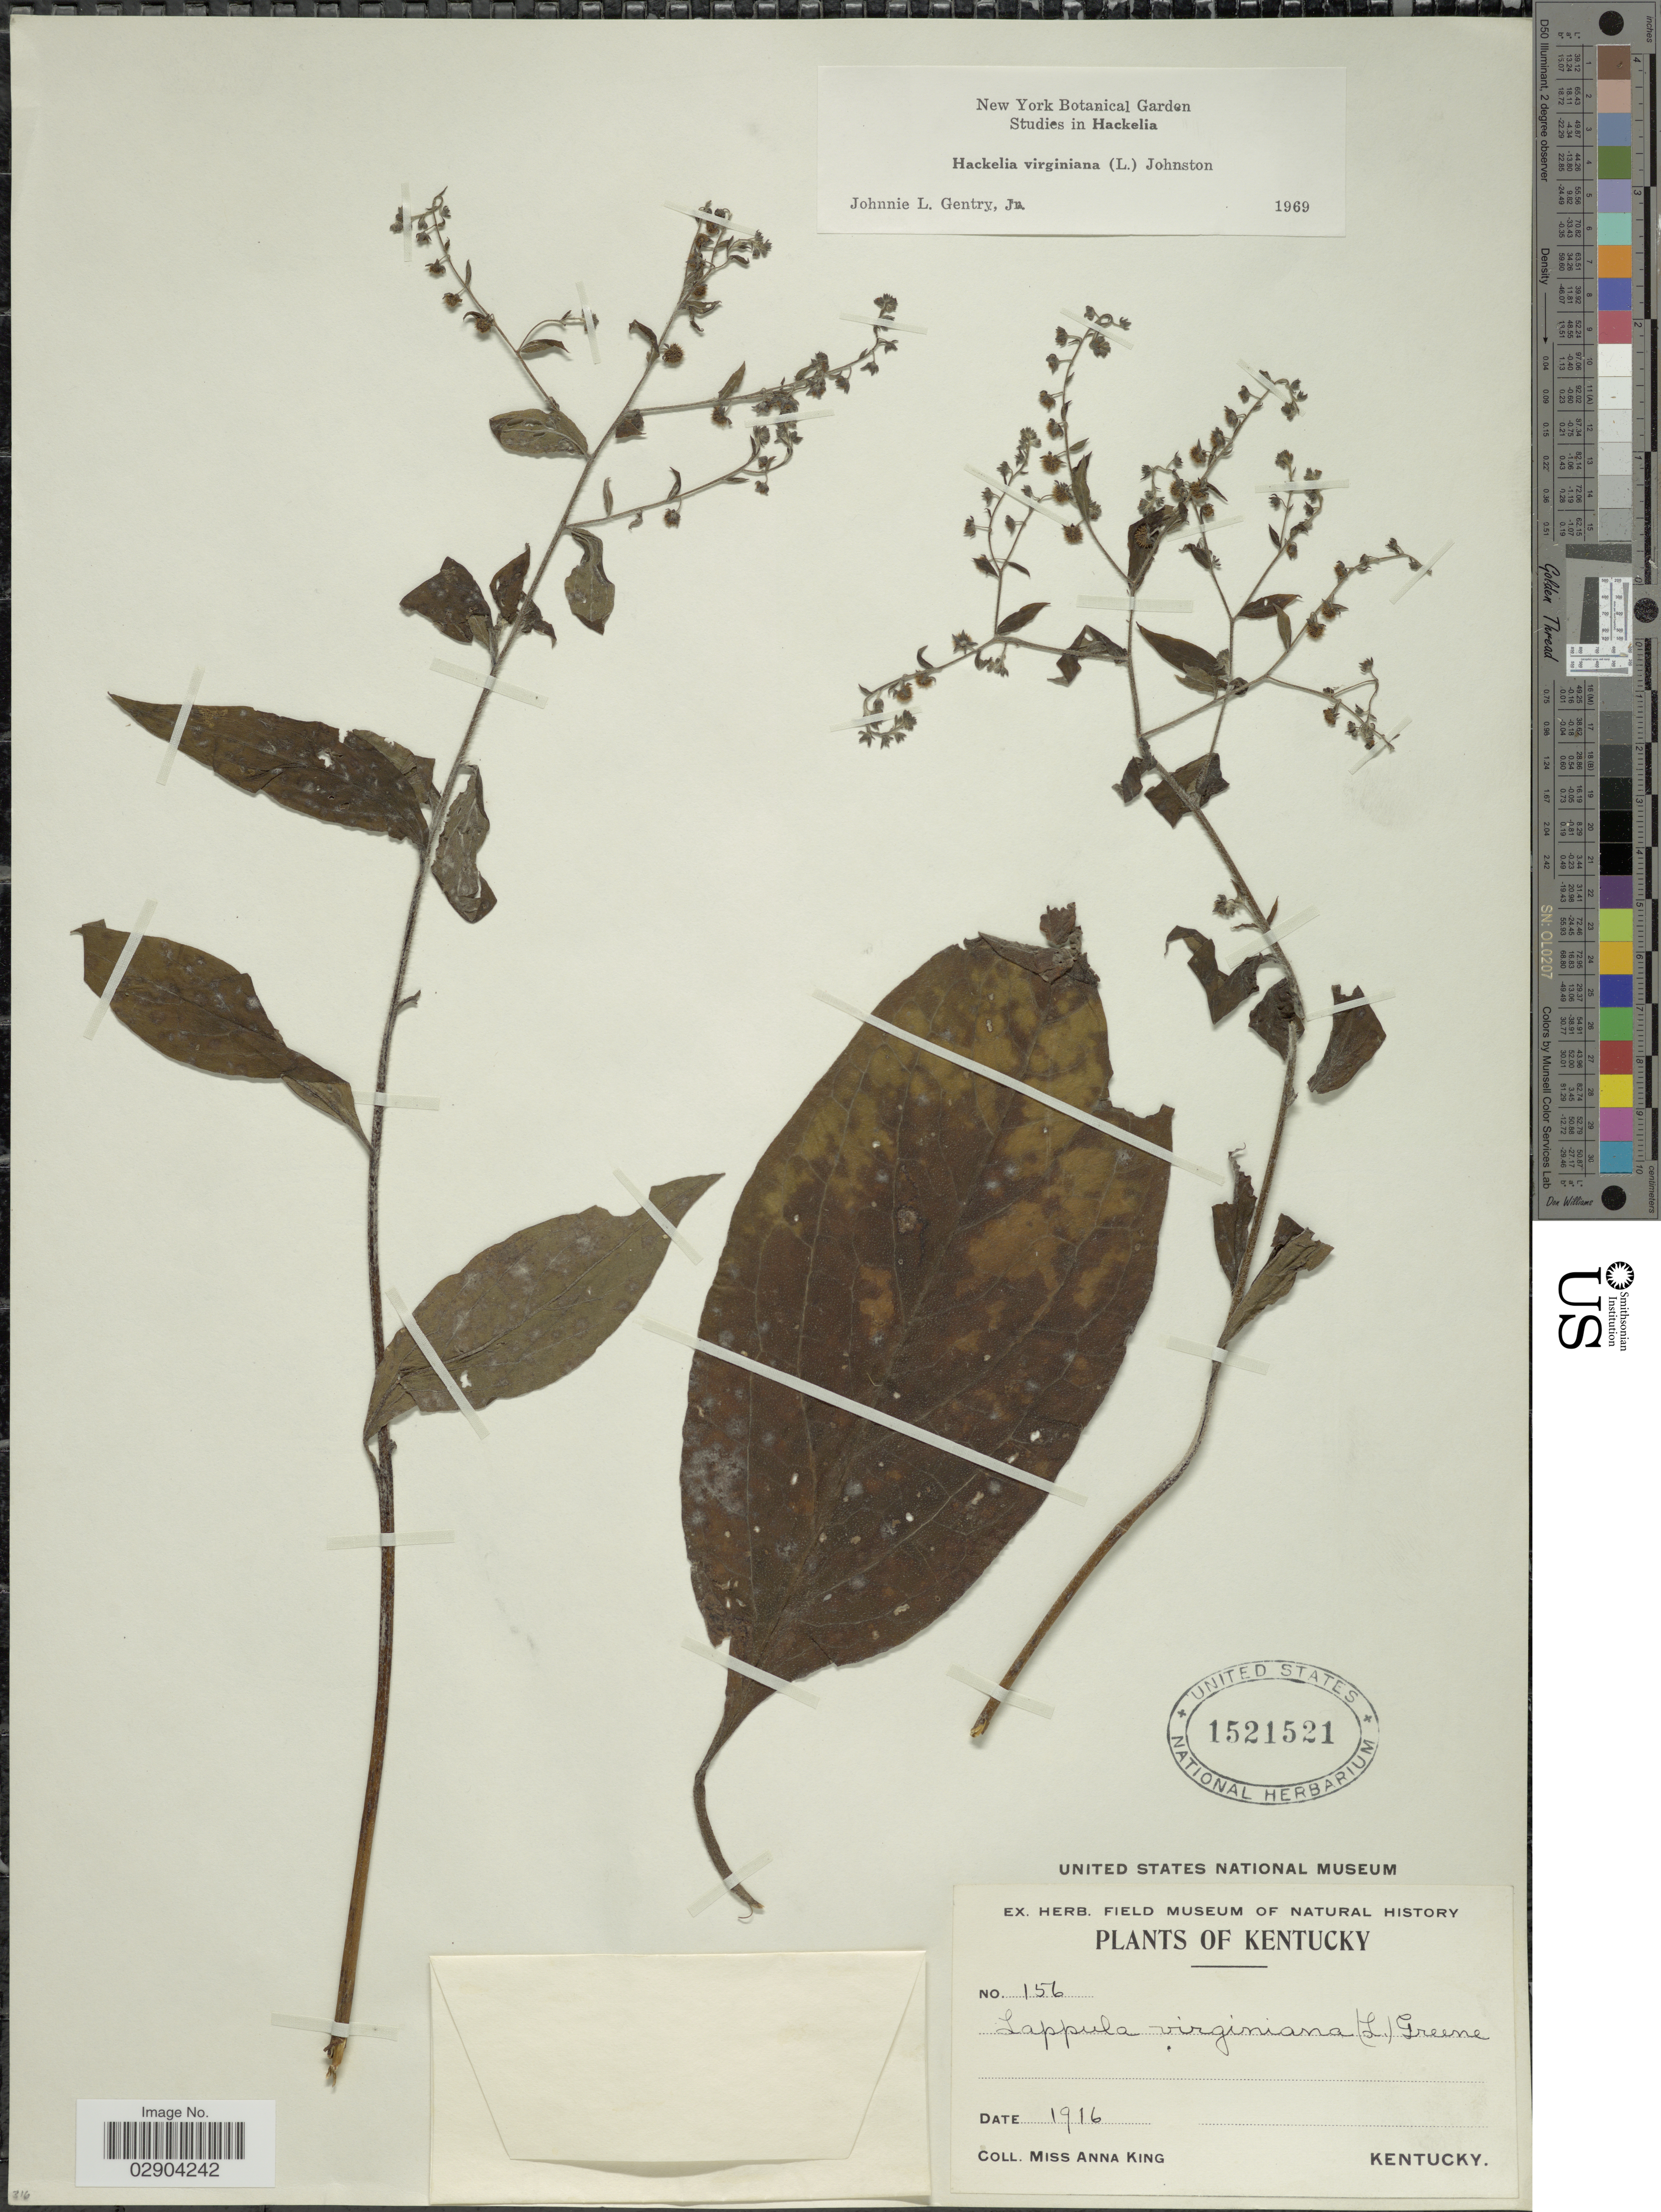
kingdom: Plantae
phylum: Tracheophyta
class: Magnoliopsida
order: Boraginales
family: Boraginaceae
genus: Hackelia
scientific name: Hackelia virginiana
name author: (L.) I.M. Johnst.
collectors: A. King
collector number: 156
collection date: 1916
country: United States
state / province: Kentucky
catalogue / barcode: US 1521521